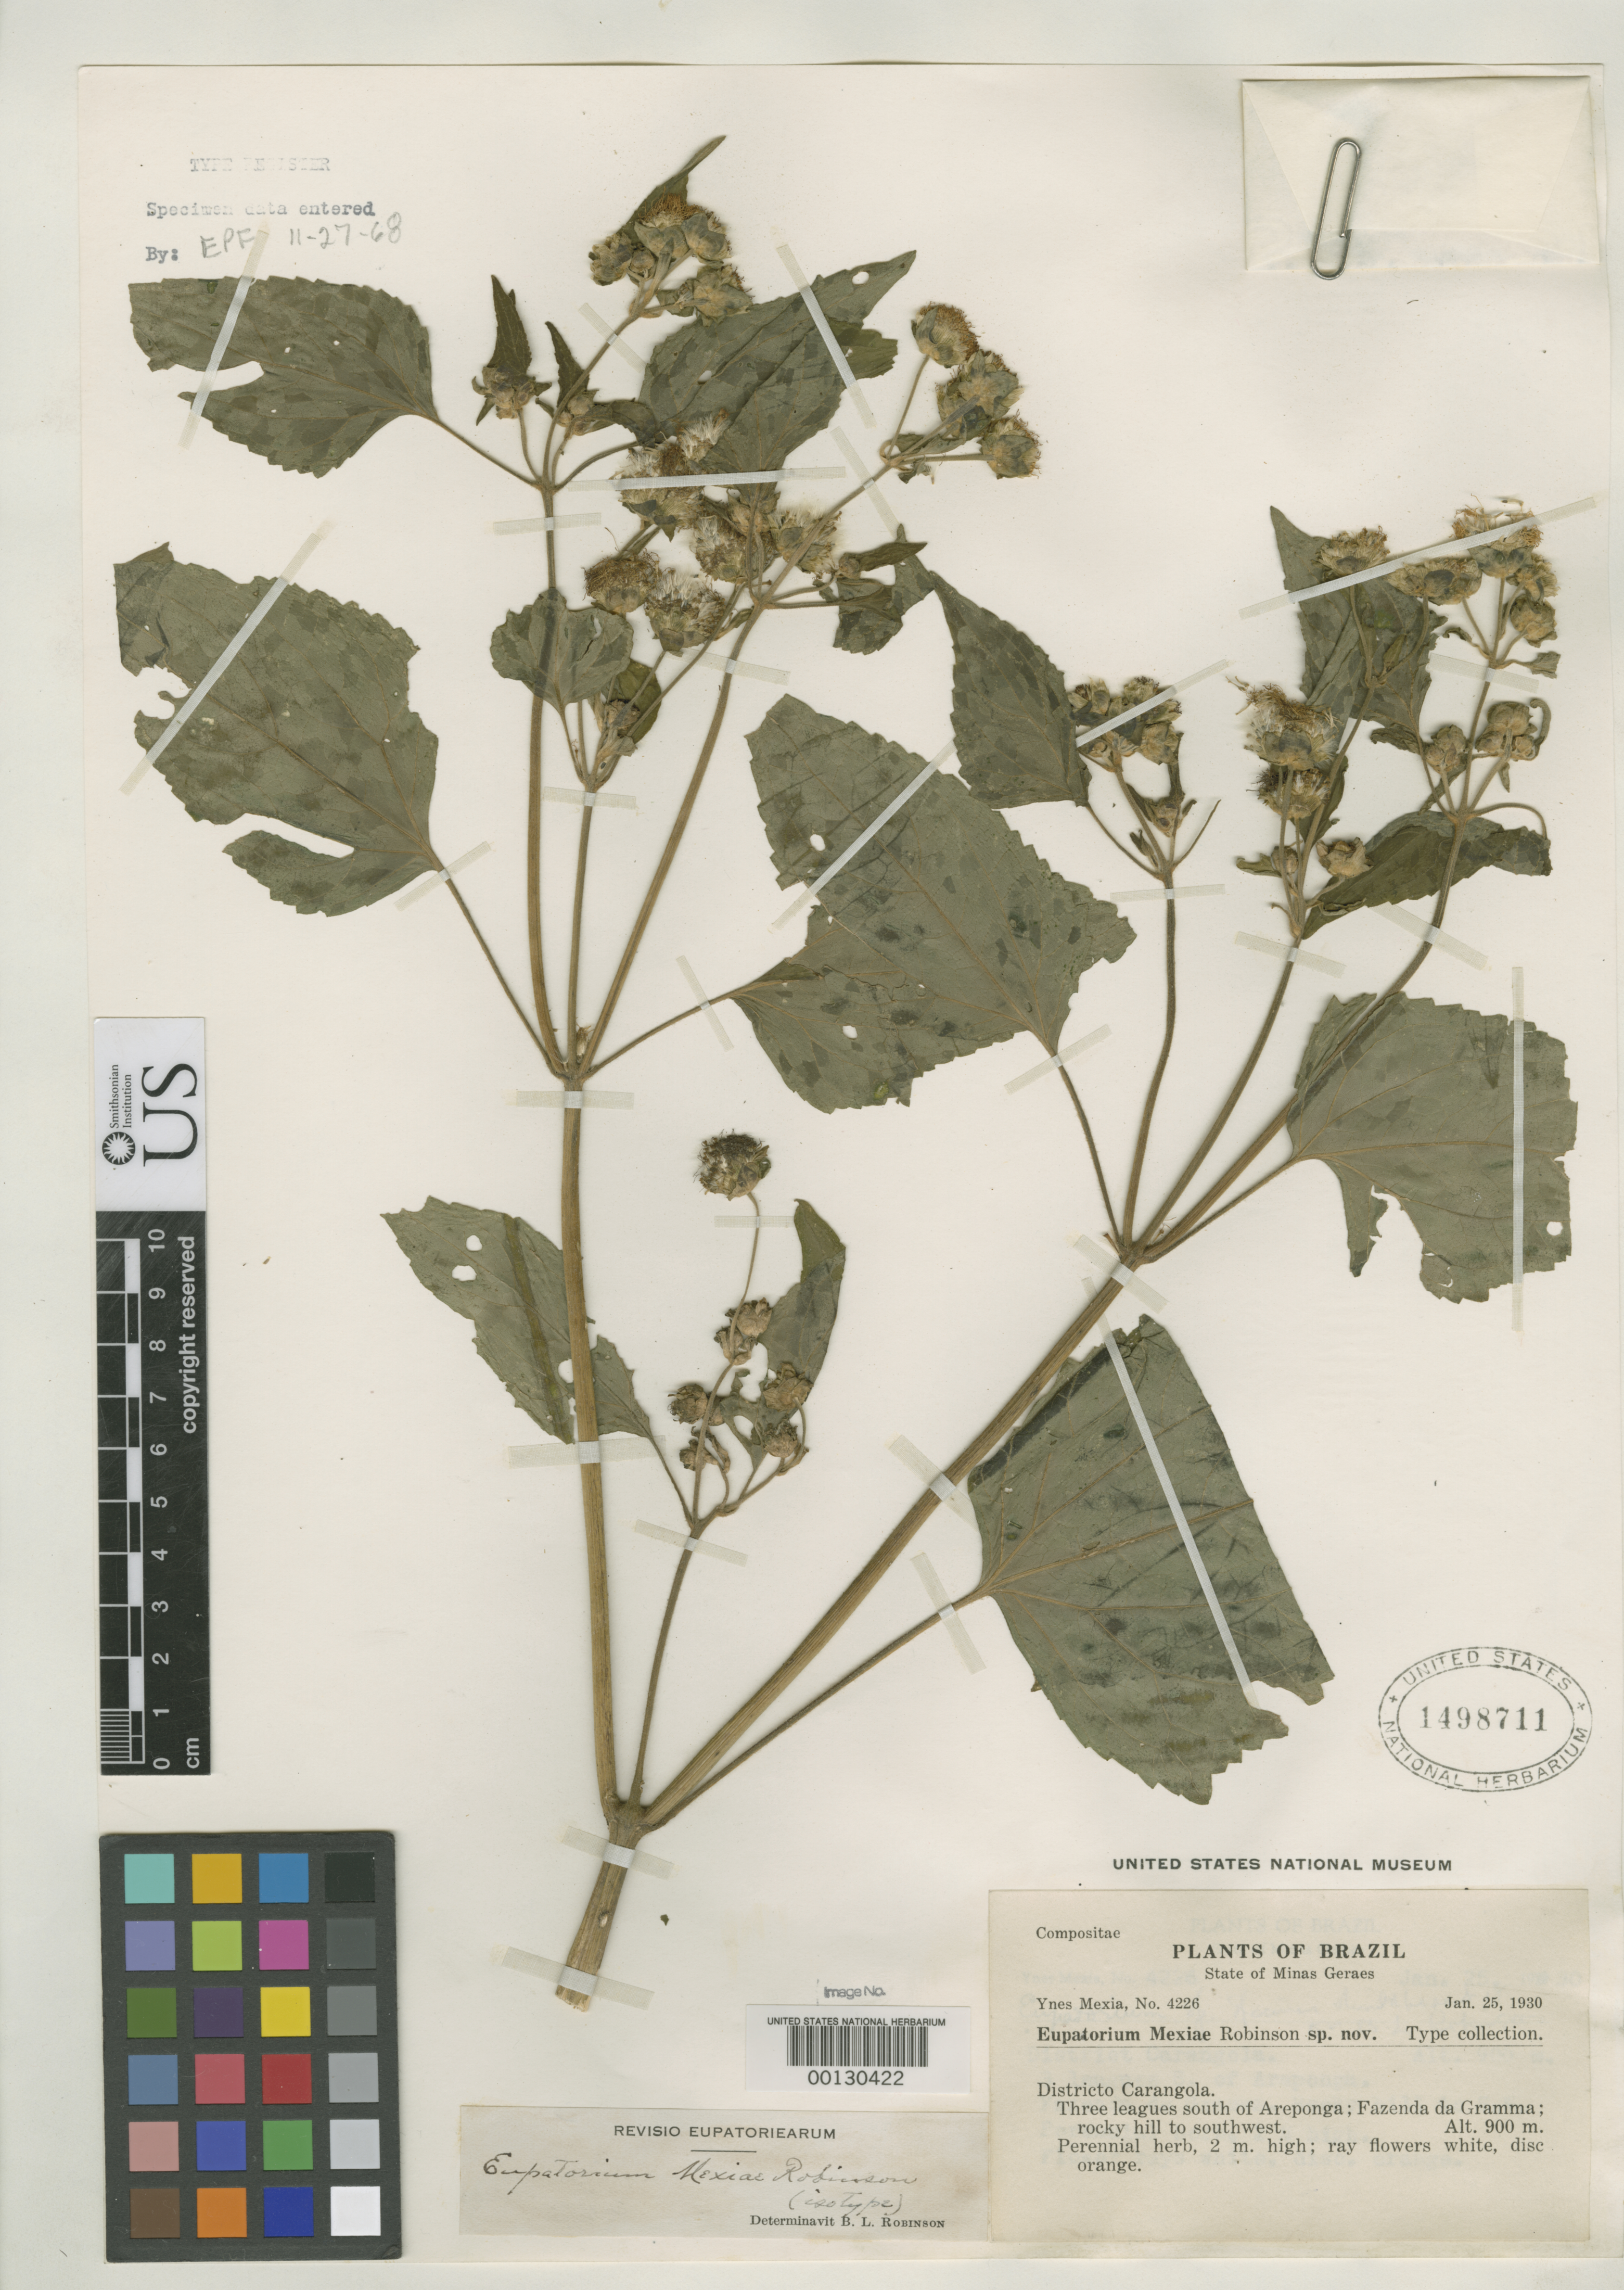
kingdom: Plantae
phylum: Tracheophyta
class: Magnoliopsida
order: Asterales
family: Asteraceae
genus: Eupatorium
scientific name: Eupatorium mexiae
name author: B.L. Rob.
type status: Isotype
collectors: Y. Mexia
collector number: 4226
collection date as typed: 25 Jan 1930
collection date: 1930-01-25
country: Brazil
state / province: Minas Gerais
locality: Carangola; Areponga.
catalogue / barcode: US 1498711